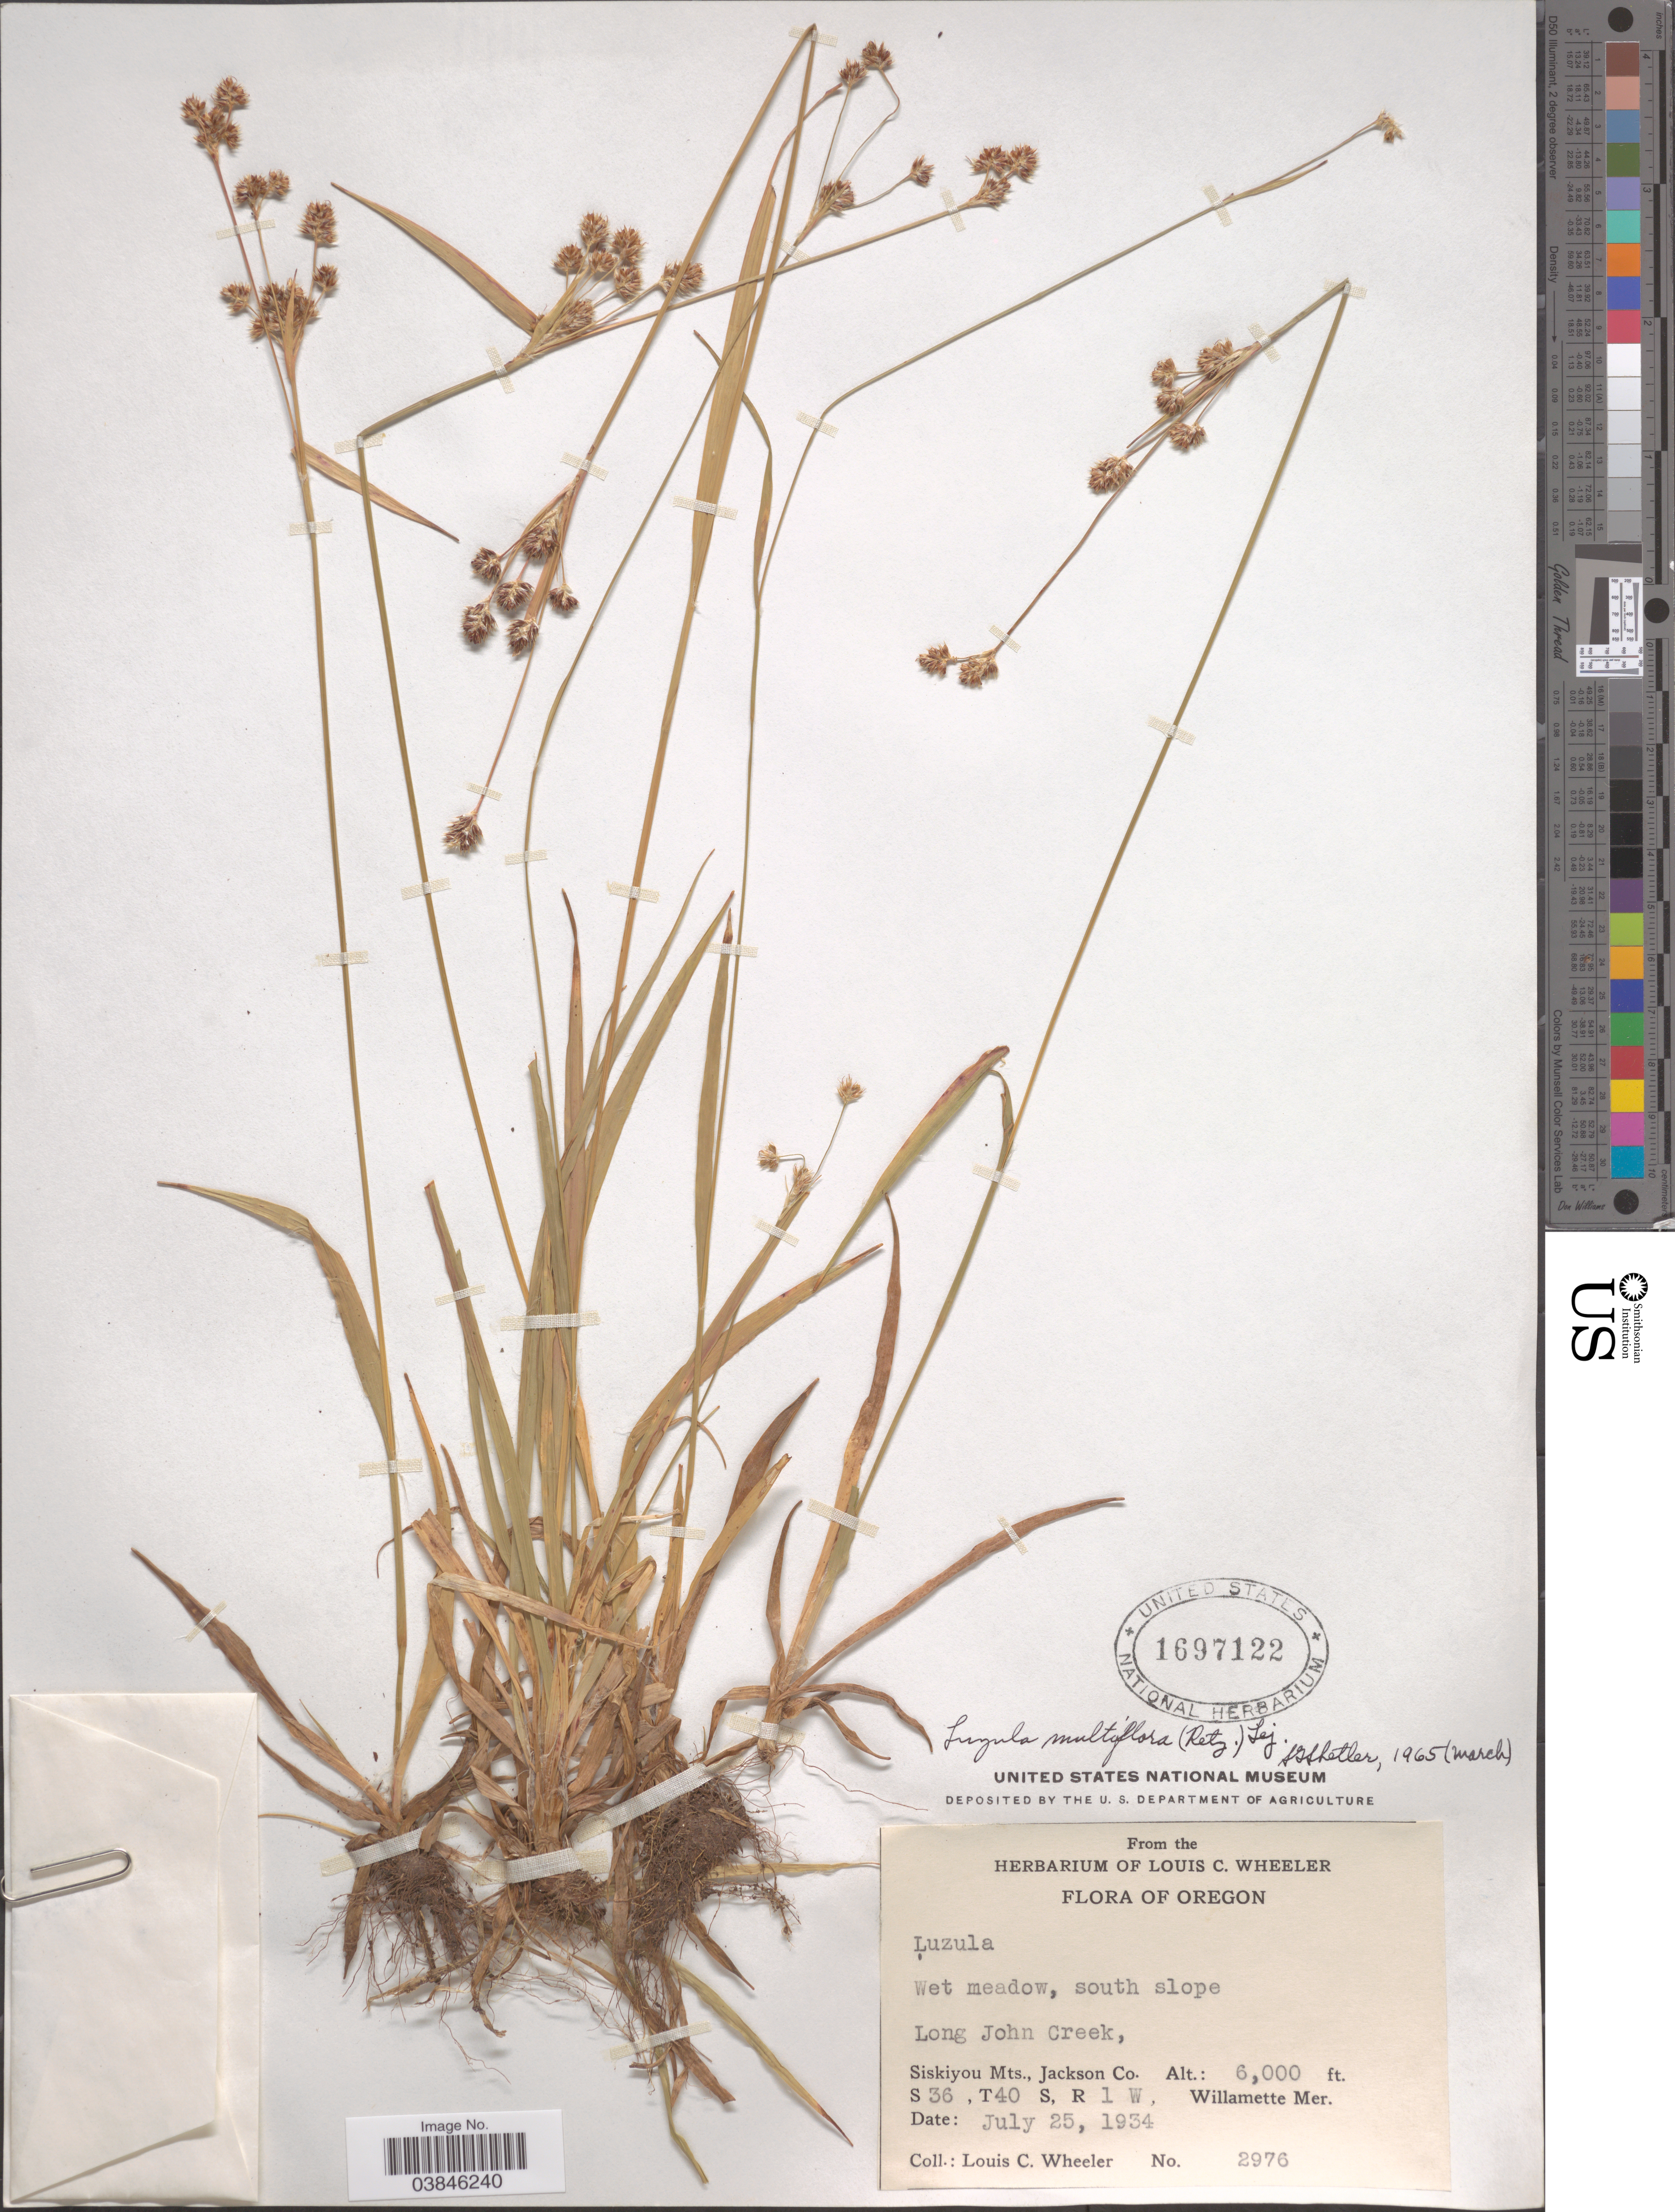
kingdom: Plantae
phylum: Tracheophyta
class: Liliopsida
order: Poales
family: Juncaceae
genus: Luzula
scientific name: Luzula multiflora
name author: (Ehrh.) Lej.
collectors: L. C. Wheeler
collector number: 2976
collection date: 1934-07-25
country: United States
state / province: Oregon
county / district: Jackson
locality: Wet meadow, south slope Long John Creek, Siskiyou Mts., Jackson Co. S36, T40S, R 1 W, Willamette Mer.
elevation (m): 1829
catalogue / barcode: US 1697122